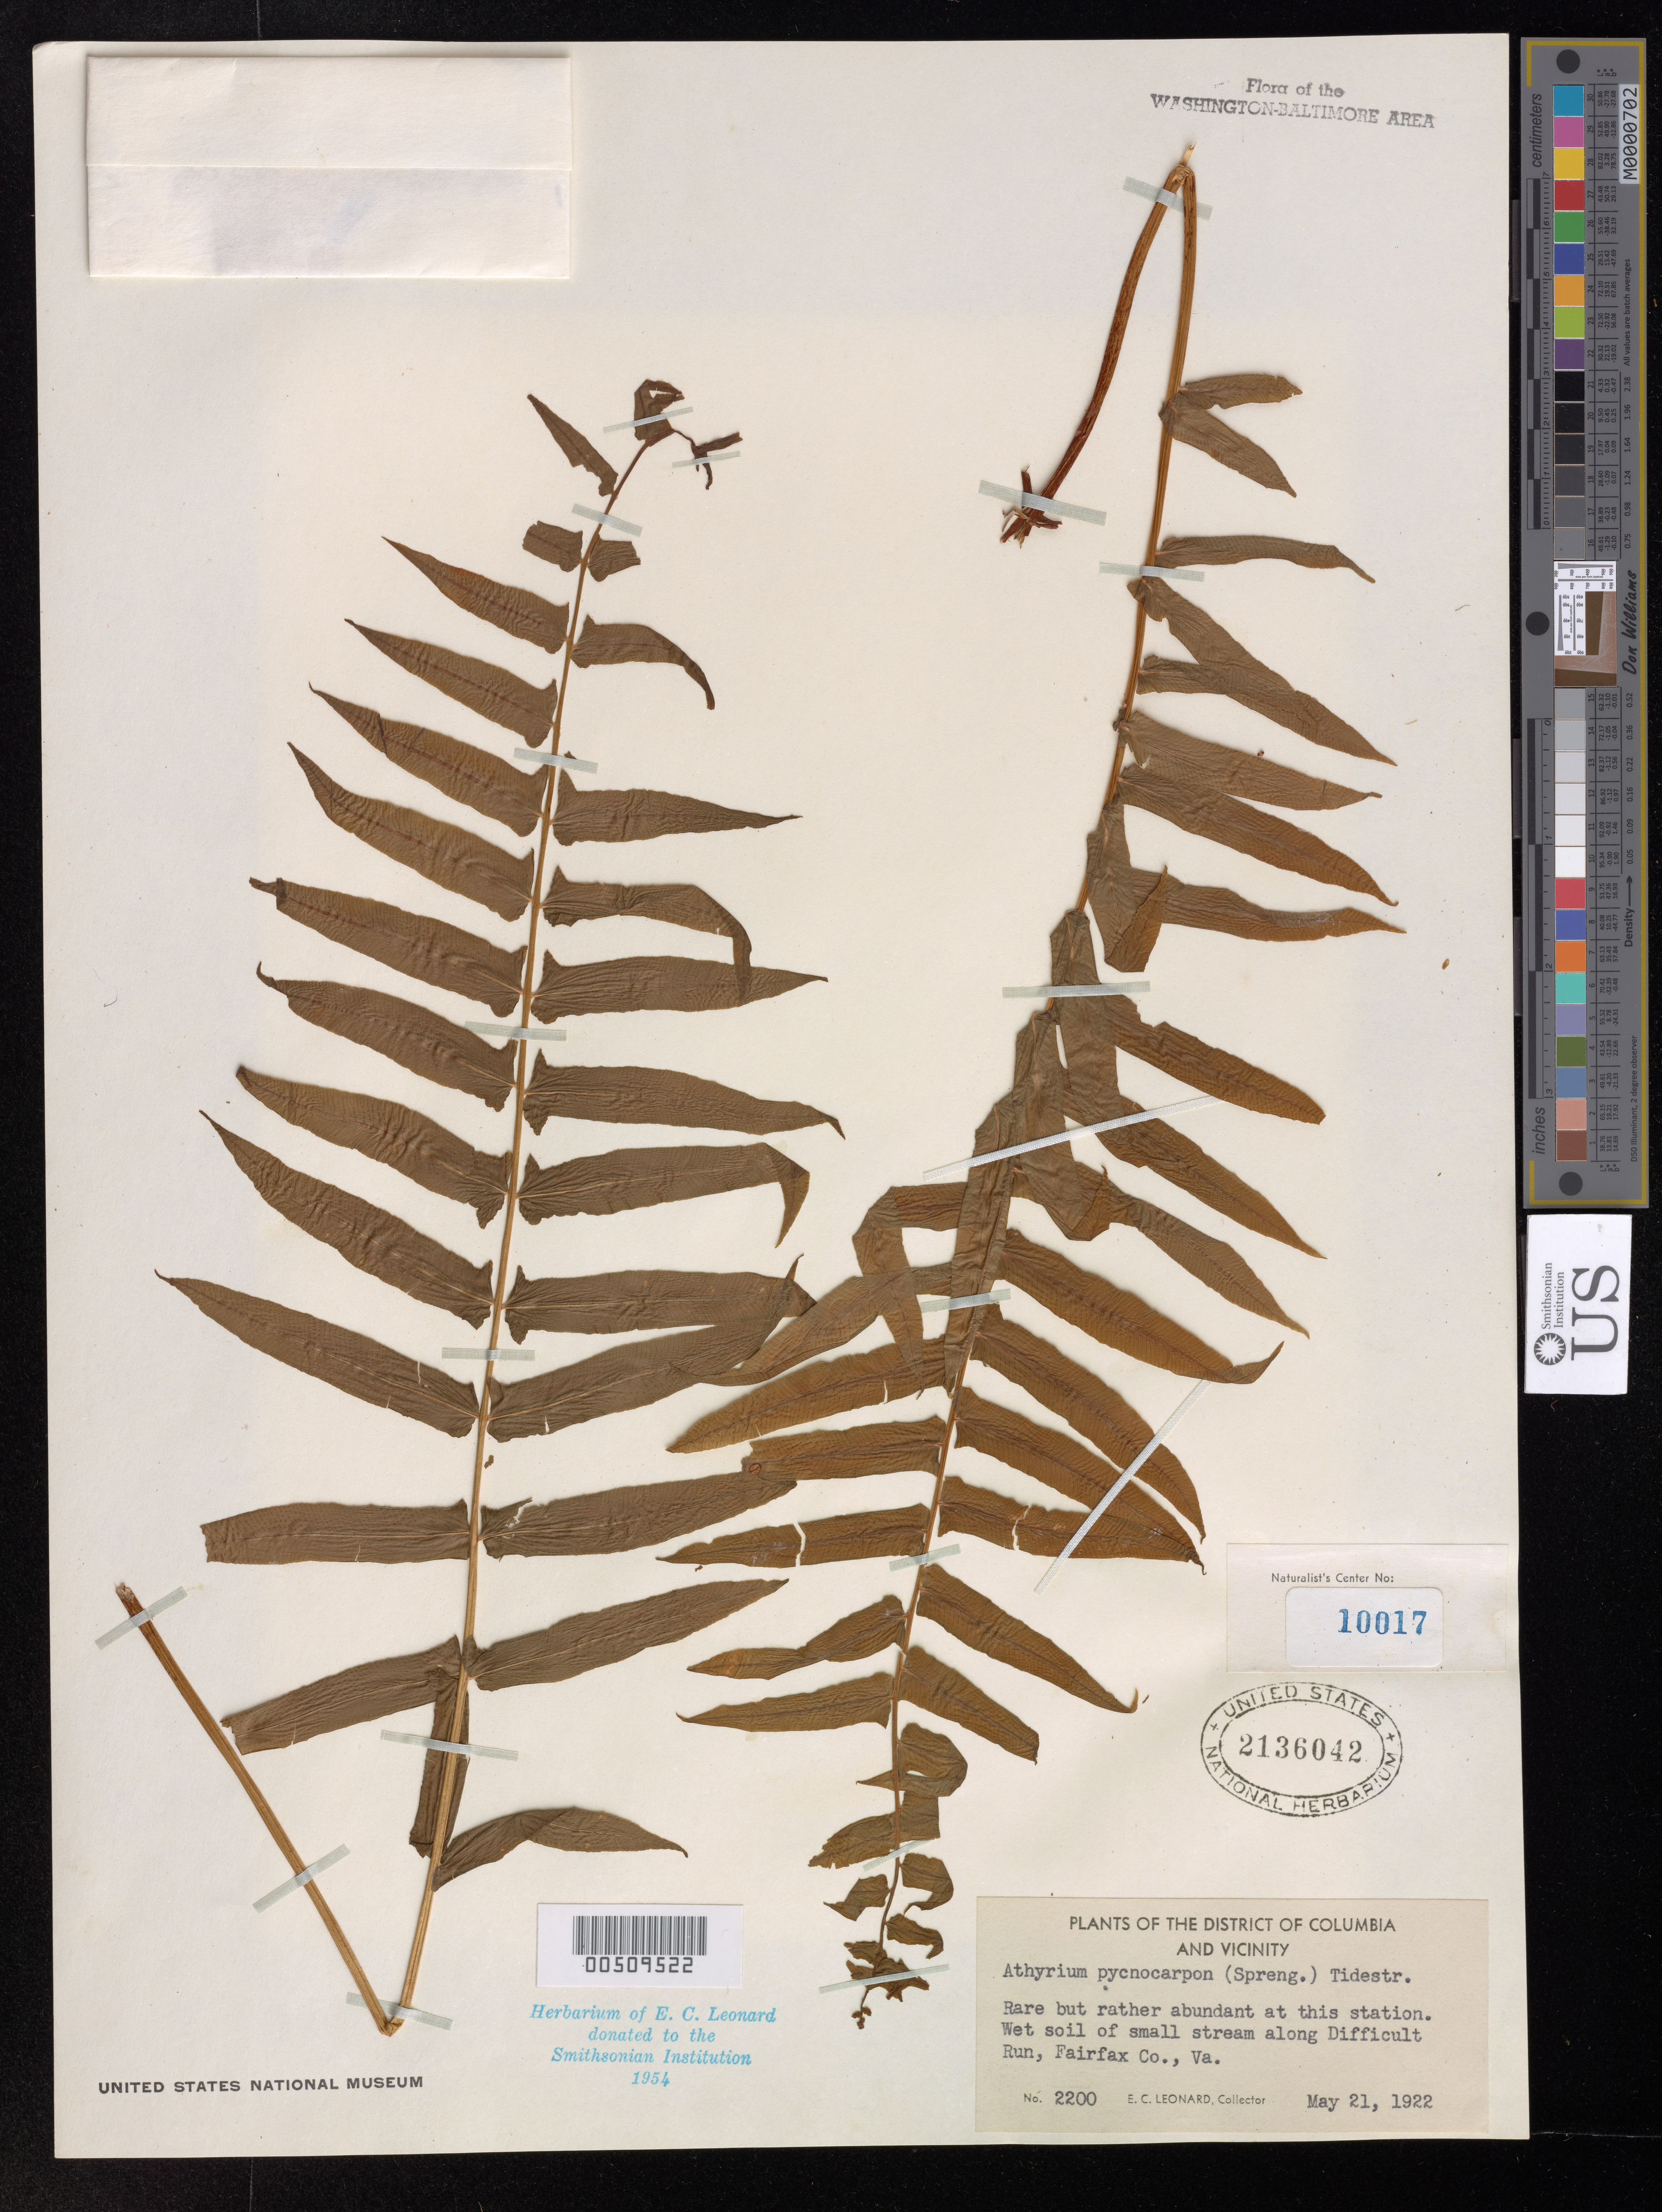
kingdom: Plantae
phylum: Tracheophyta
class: Polypodiopsida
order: Polypodiales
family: Athyriaceae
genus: Athyrium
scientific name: Athyrium pycnocarpon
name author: (Spreng.) Tidestr.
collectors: E. C. Leonard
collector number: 2200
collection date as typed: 21 May 1922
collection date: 1922-05-21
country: United States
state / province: Virginia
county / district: Fairfax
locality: Difficult Run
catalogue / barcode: US 2136042